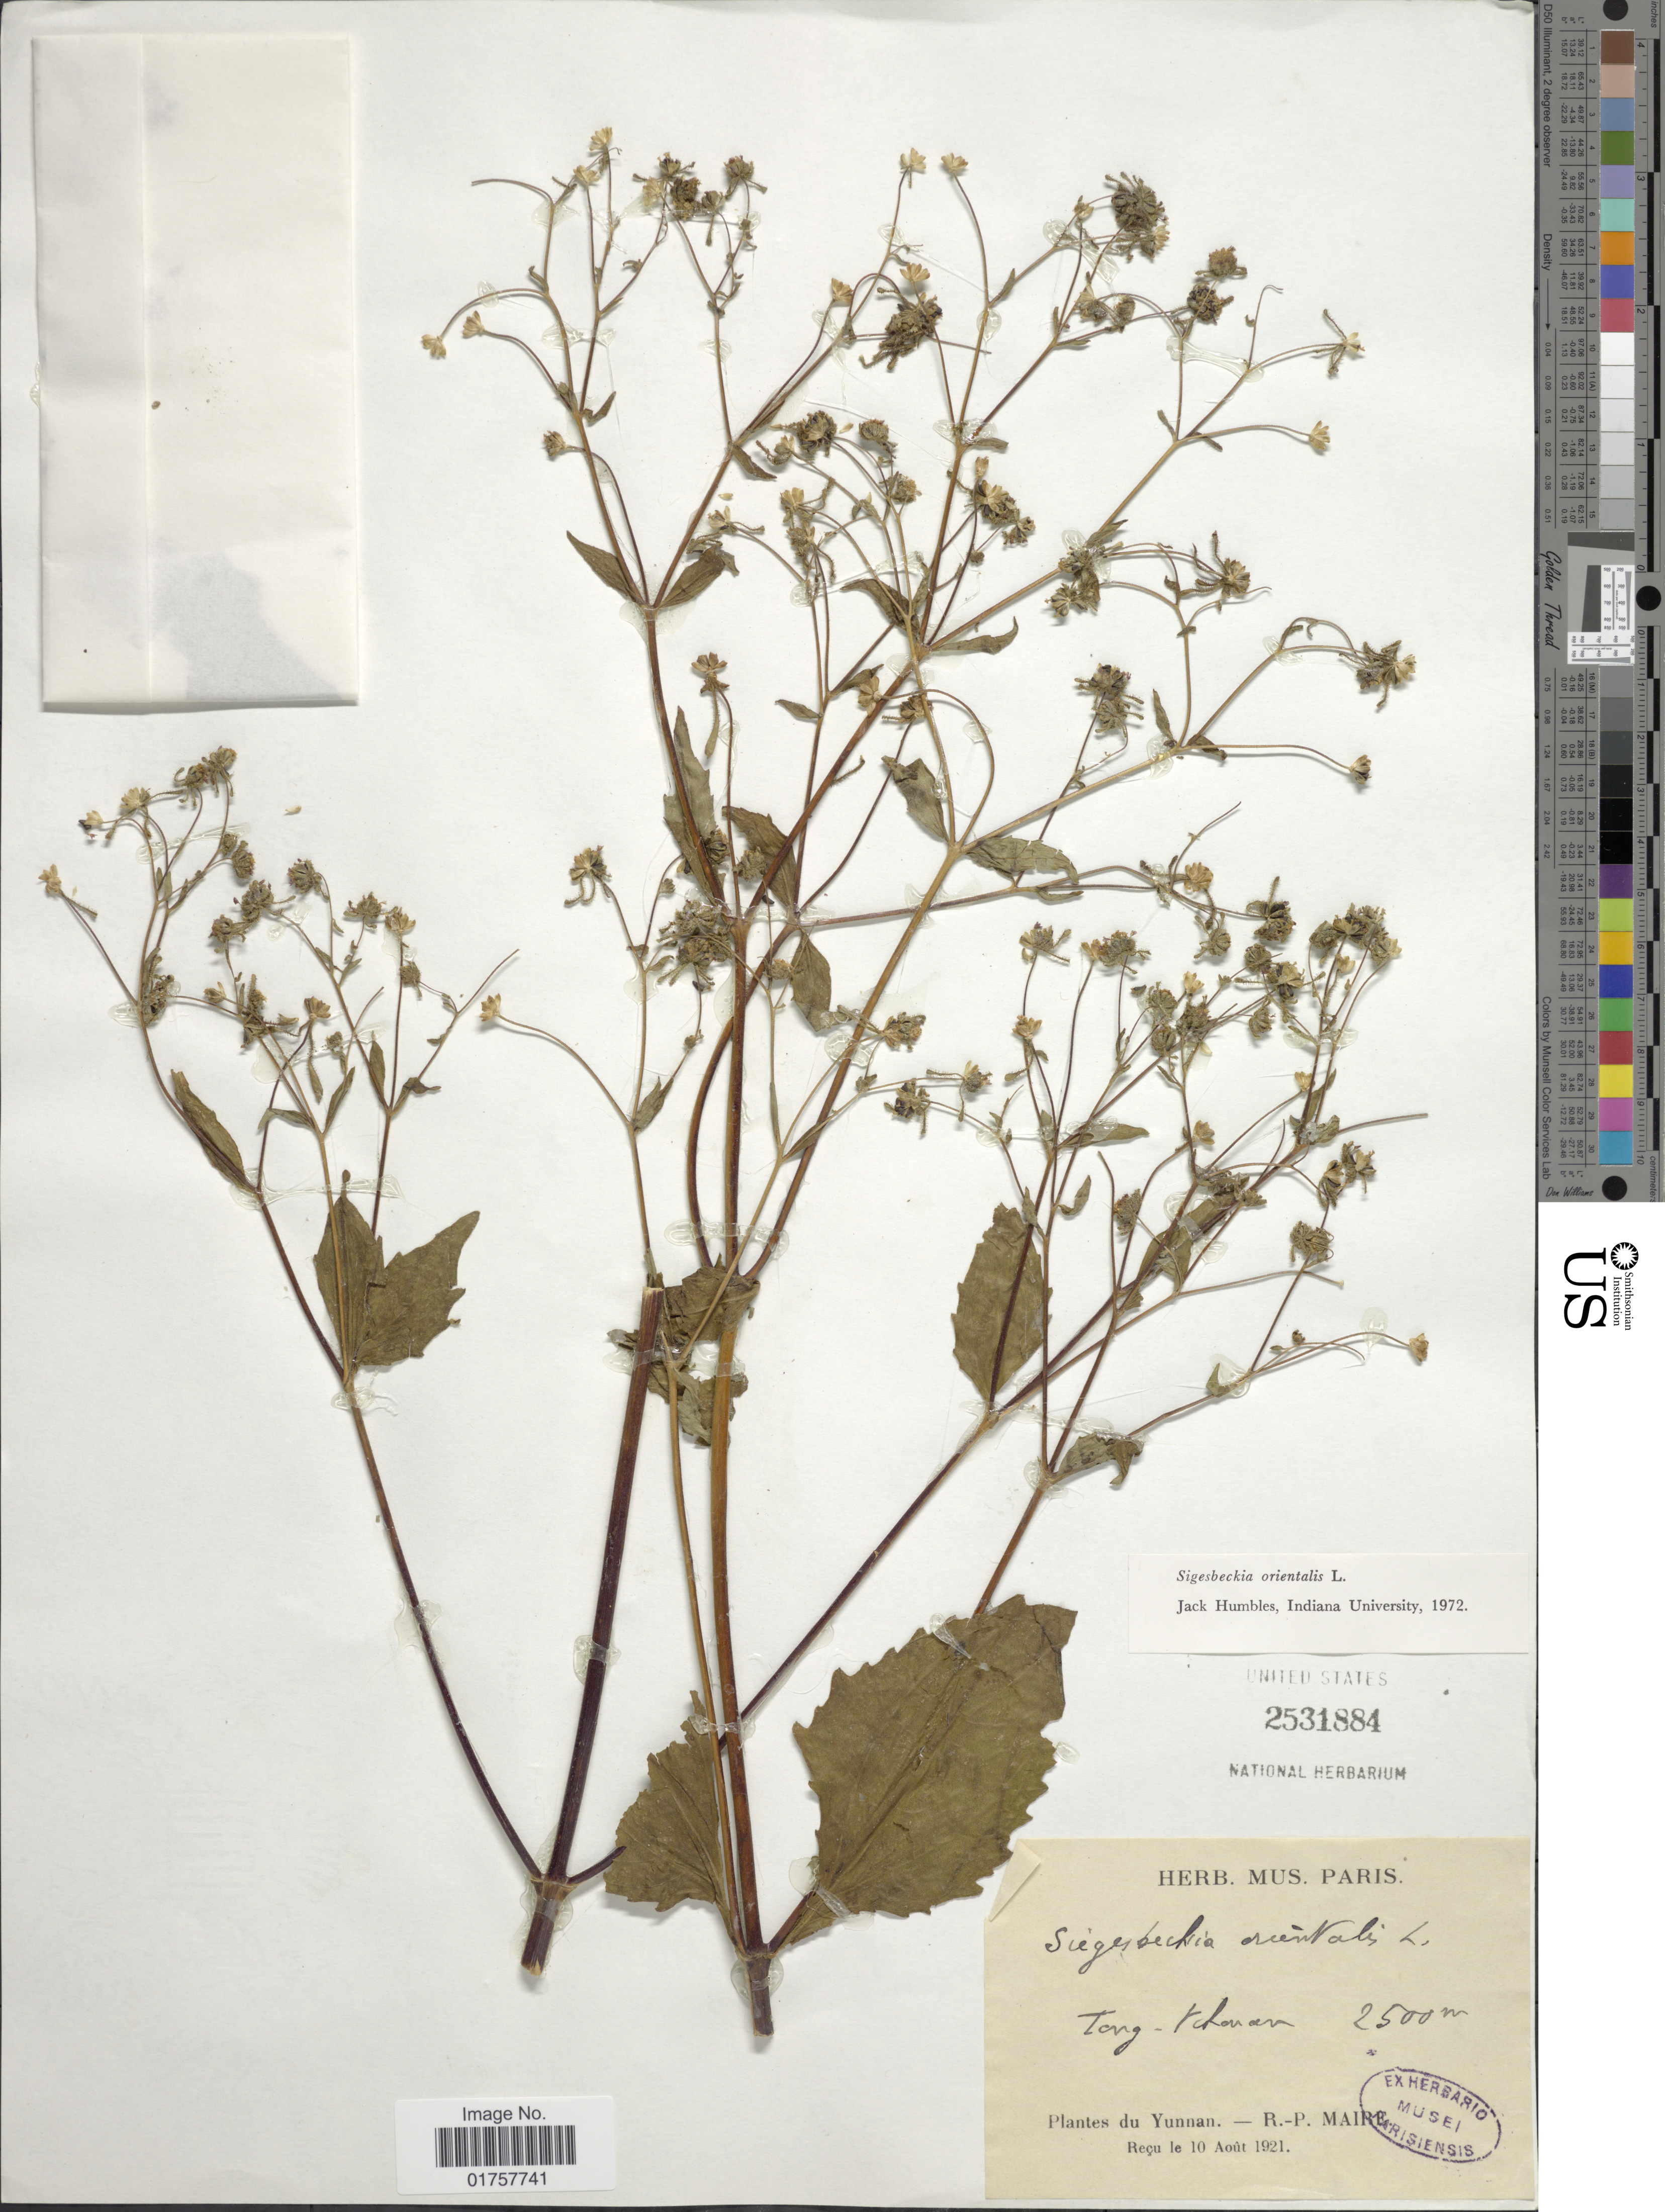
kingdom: Plantae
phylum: Tracheophyta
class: Magnoliopsida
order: Asterales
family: Asteraceae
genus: Sigesbeckia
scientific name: Sigesbeckia orientalis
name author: L.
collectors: R.-P. Maire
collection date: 1921-08-10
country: China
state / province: Yunnan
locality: Tong-ychouan [interpreted]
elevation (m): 2500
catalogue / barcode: US 2531884